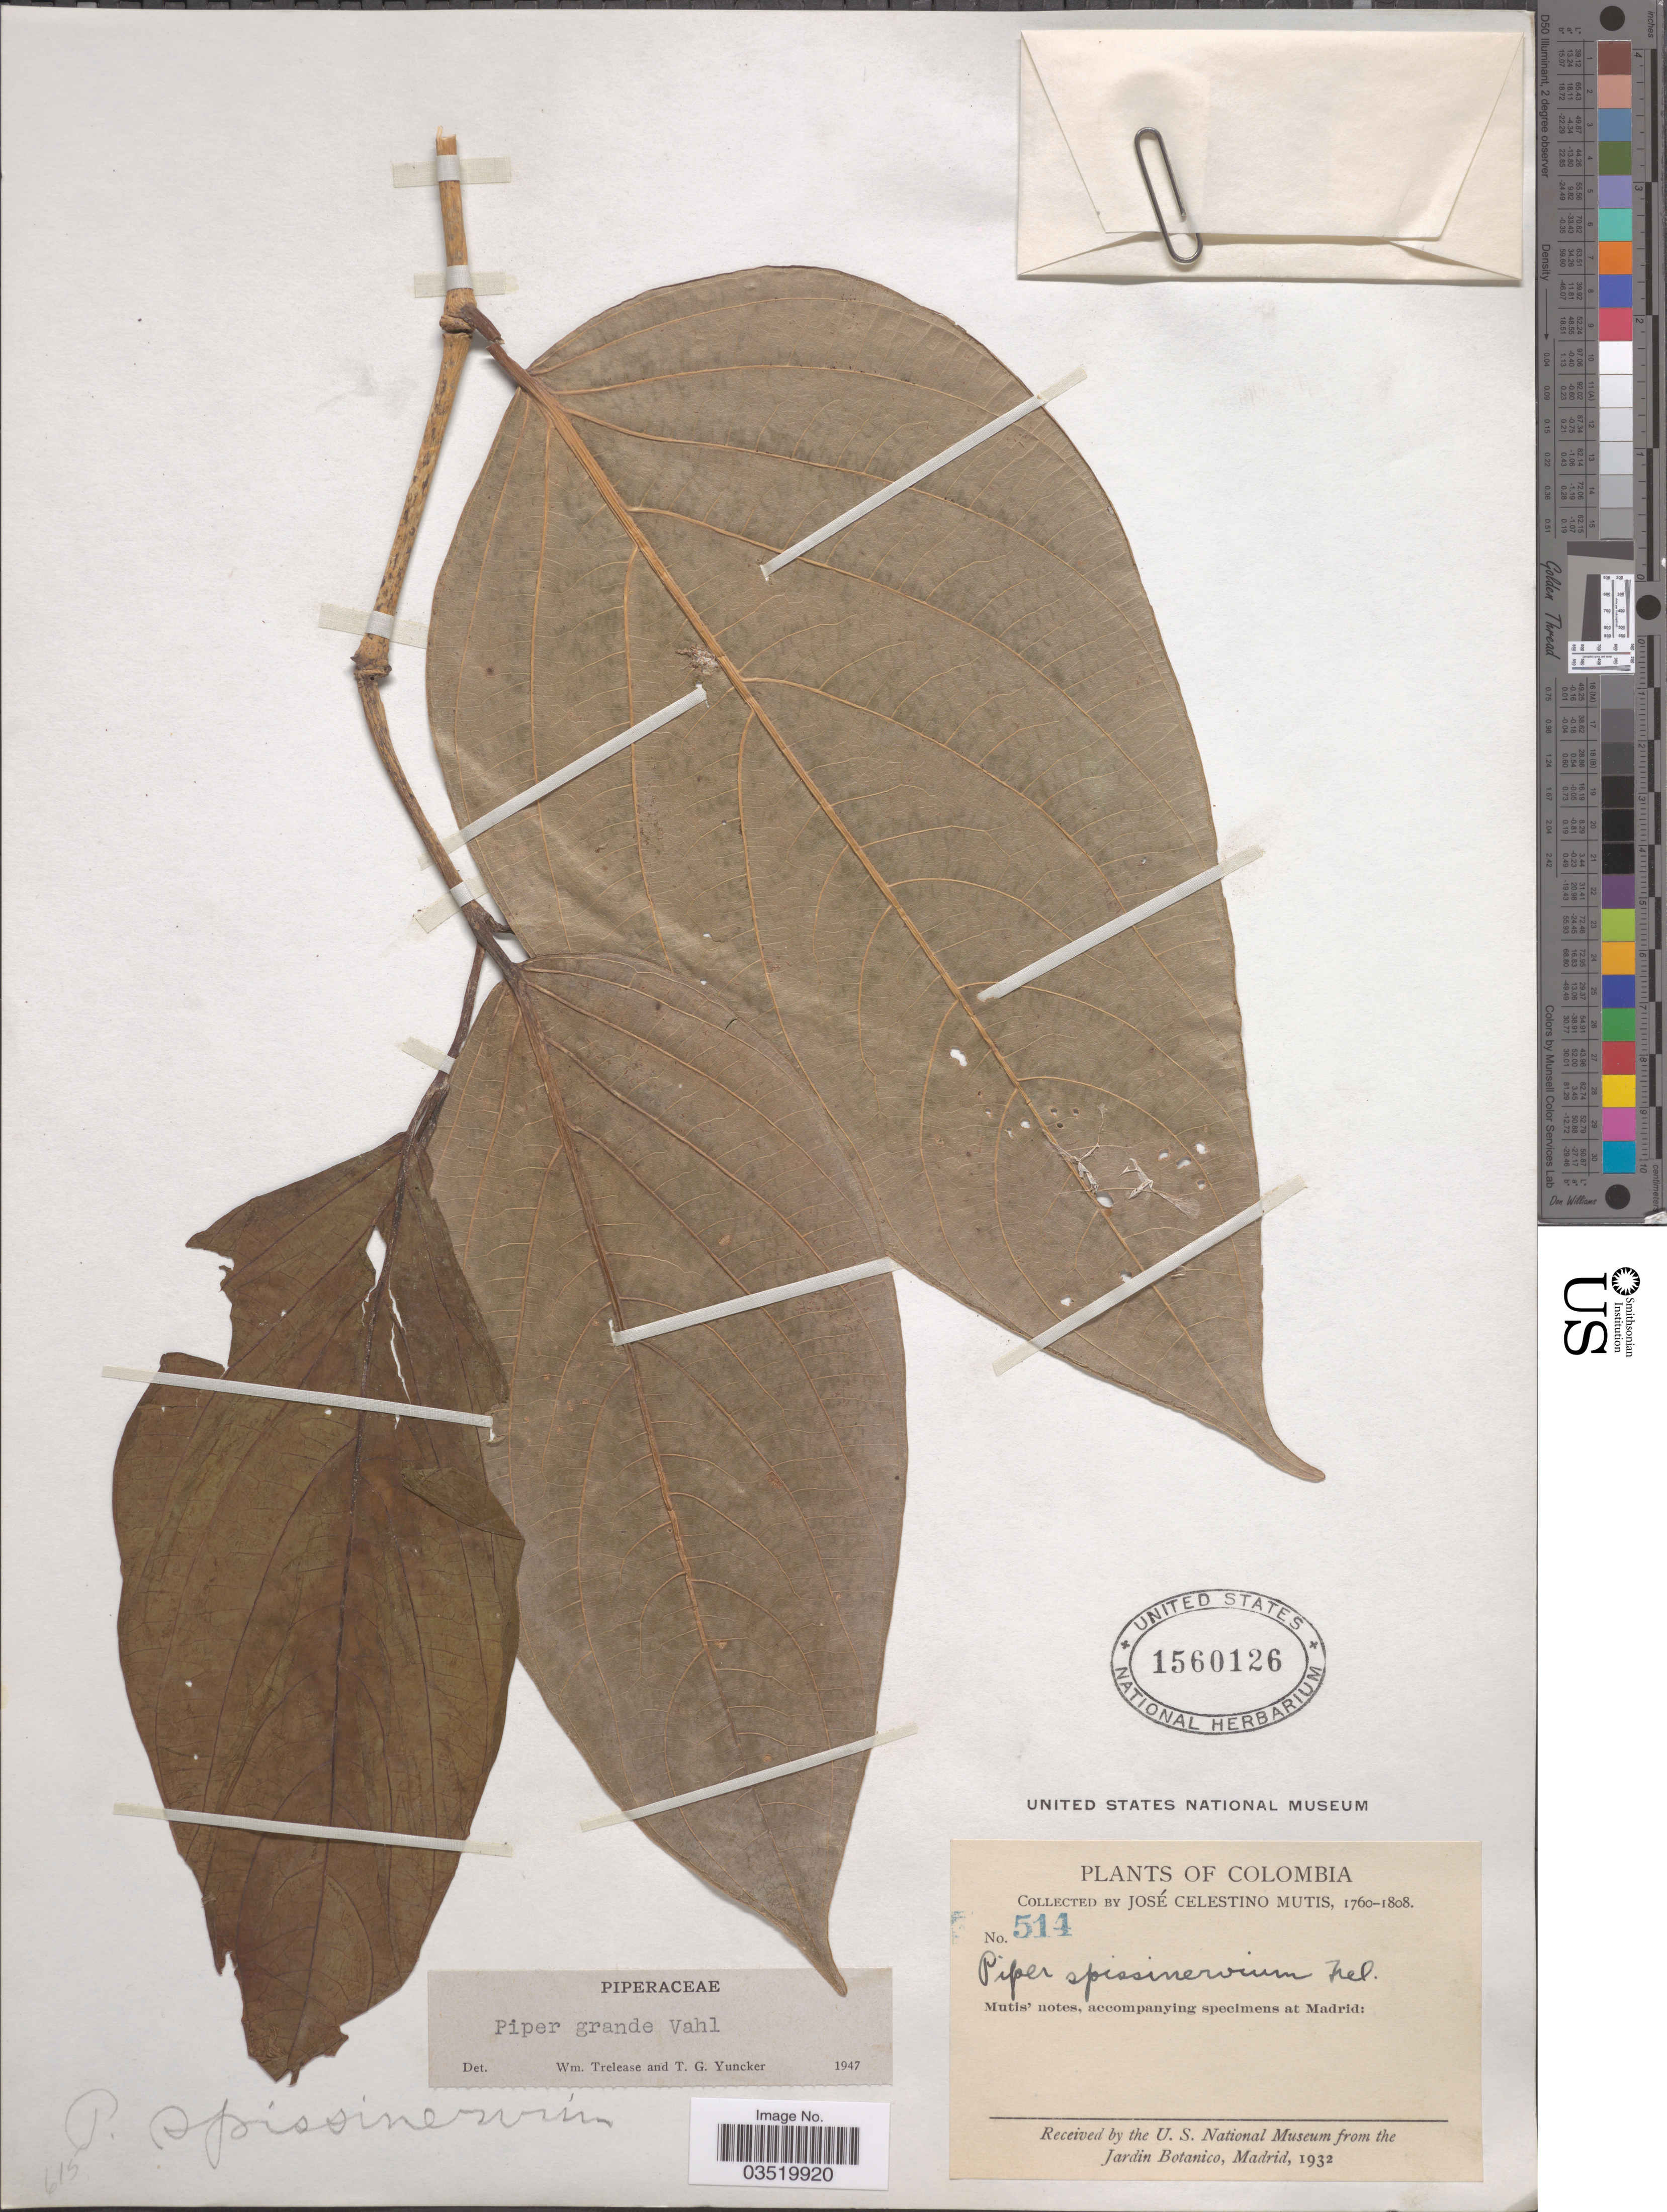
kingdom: Plantae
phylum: Tracheophyta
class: Magnoliopsida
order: Piperales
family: Piperaceae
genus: Piper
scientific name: Piper grande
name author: Vahl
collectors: J. C. B. Mutis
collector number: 514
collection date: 1760/1808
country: Colombia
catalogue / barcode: US 1560126